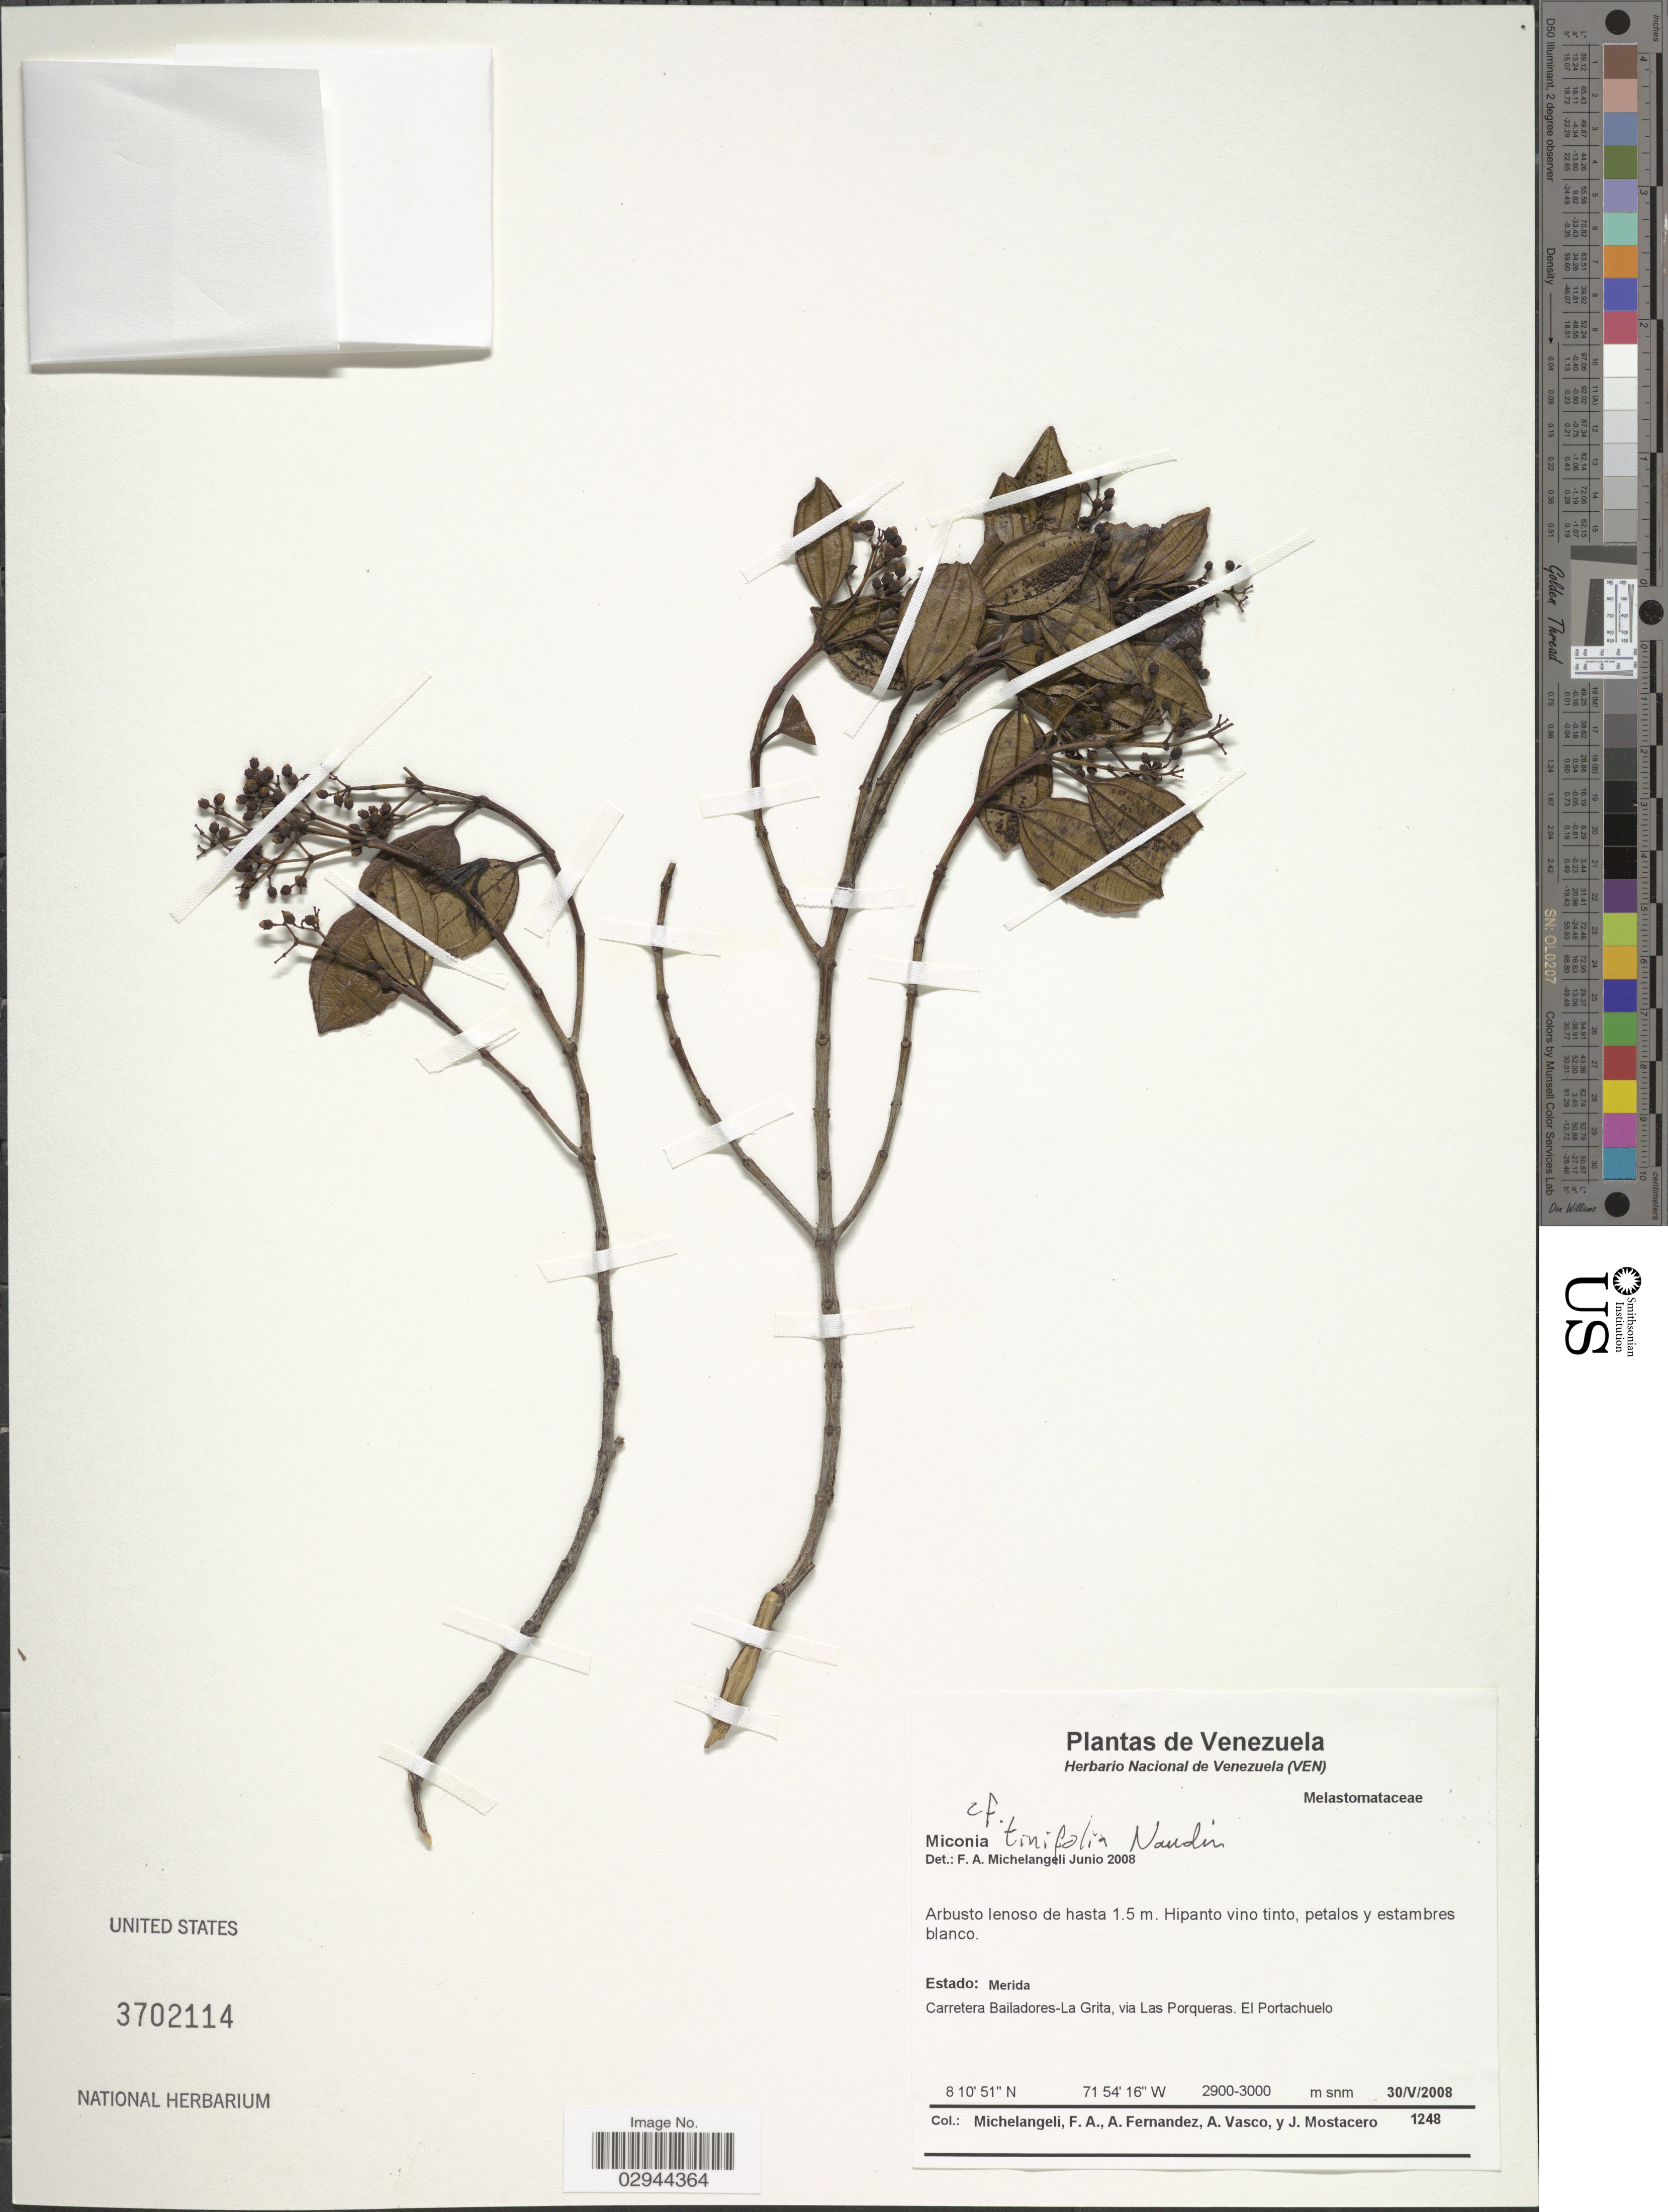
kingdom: Plantae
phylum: Tracheophyta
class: Magnoliopsida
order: Myrtales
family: Melastomataceae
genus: Miconia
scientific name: Miconia tinifolia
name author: Naudin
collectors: F. A. Michelangeli, A. Fernandez, A. Vasco & J. Mostacero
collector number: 1248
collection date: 2008-05-30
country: Venezuela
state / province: Mérida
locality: Carretera Bailadores-La Grita, via Las Porqueras. El Portachuelo.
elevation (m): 2900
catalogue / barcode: US 3702114